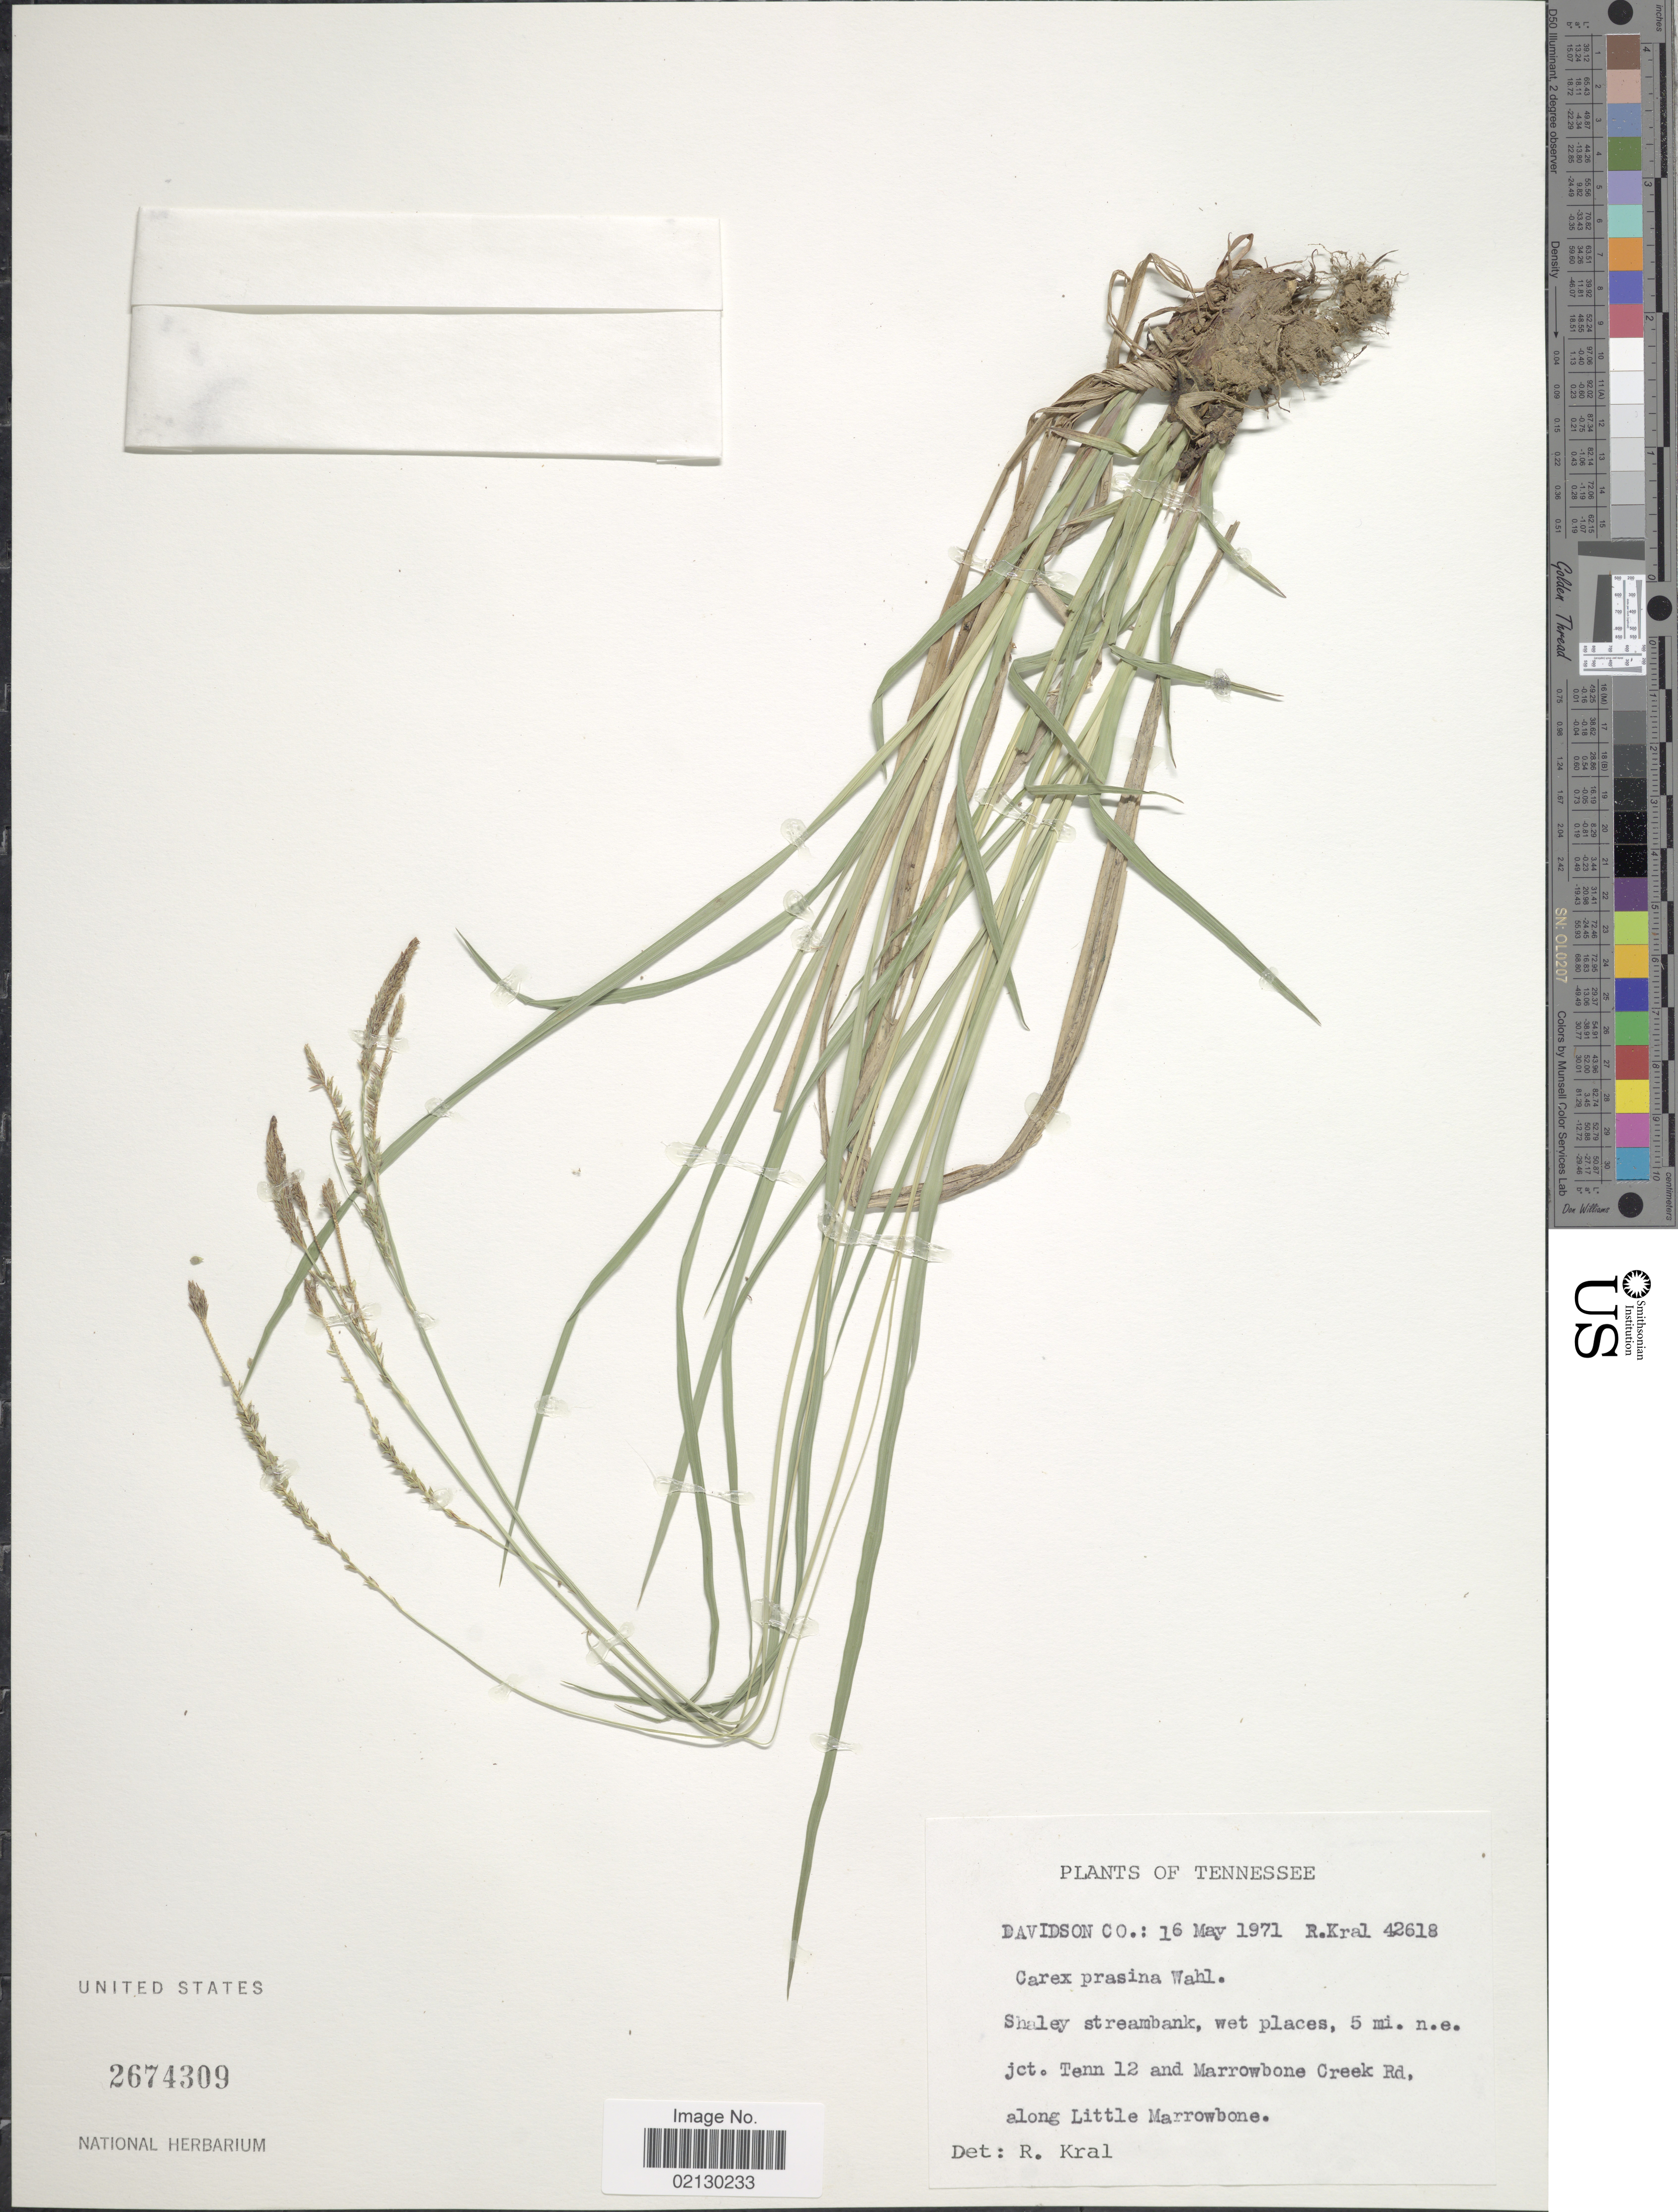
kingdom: Plantae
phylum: Tracheophyta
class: Liliopsida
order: Poales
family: Cyperaceae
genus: Carex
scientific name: Carex prasina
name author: Wahlenb.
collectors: R. Kral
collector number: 42618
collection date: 1971-05-16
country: United States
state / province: Tennessee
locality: Davidson Co. 5 mi. n.e. jct. Tenn. 12 and Marrowbone Creek Rd. along Little Marrowbone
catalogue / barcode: US 2674309